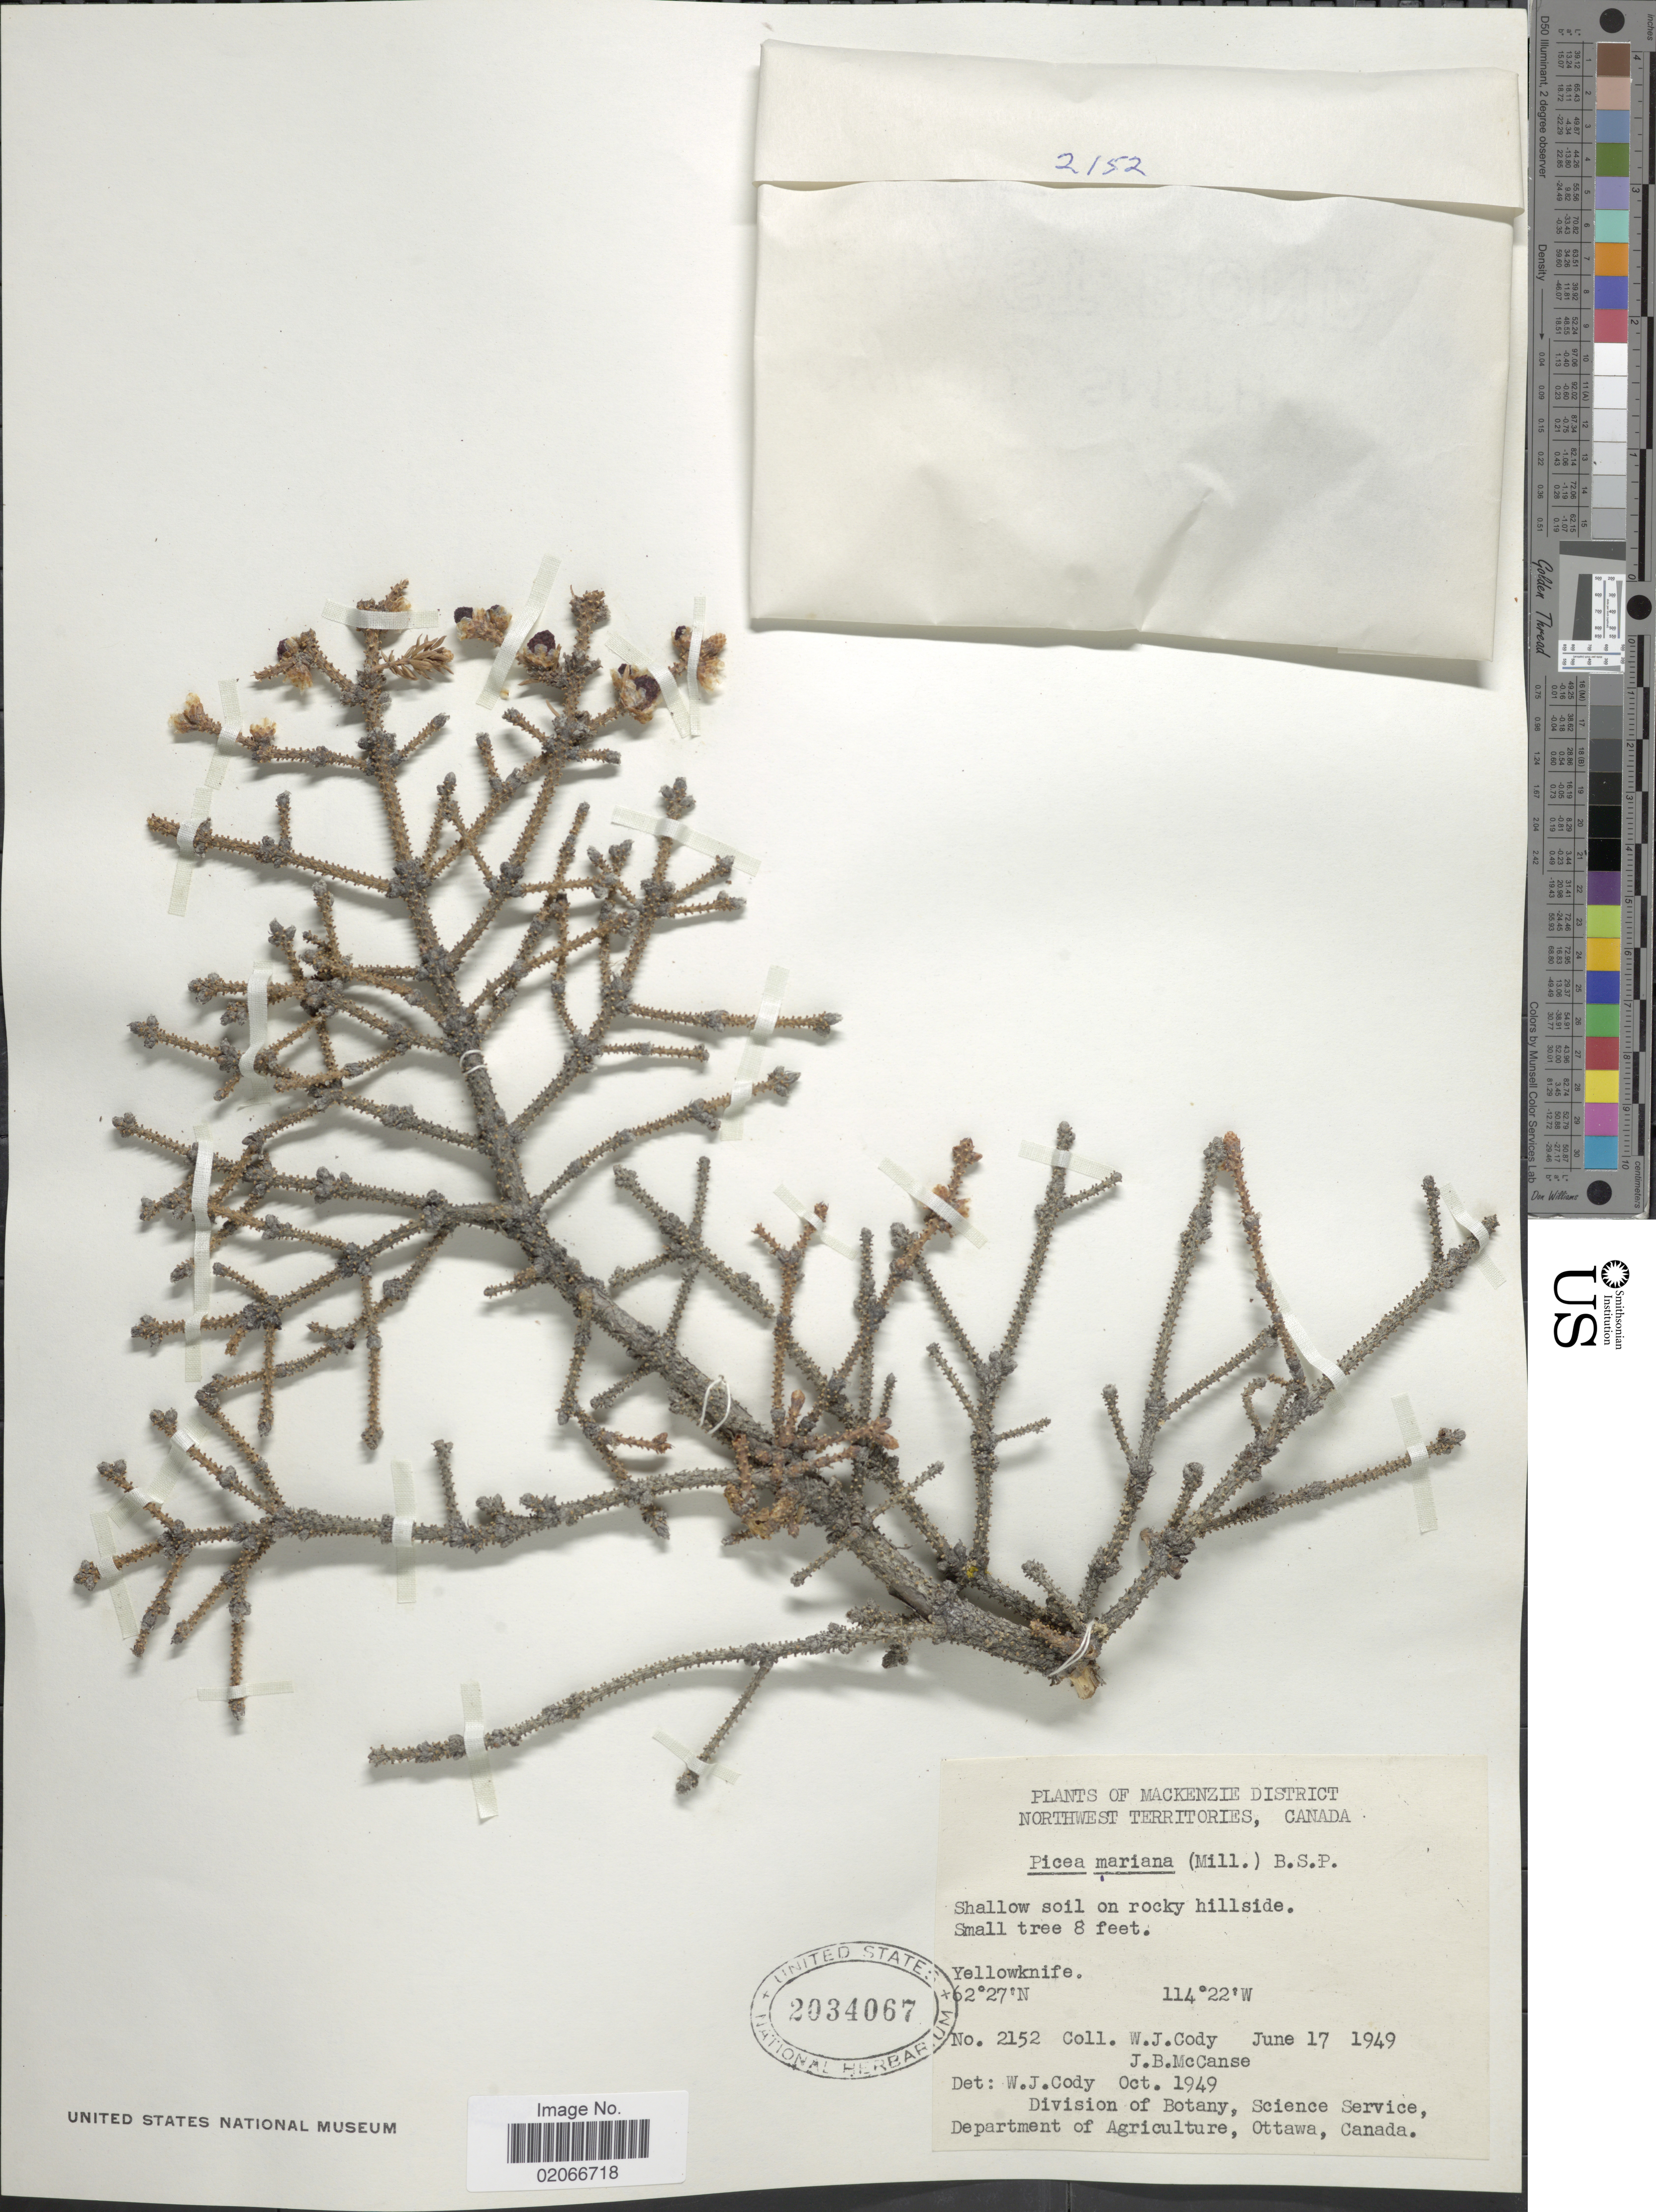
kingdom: Plantae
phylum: Tracheophyta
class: Pinopsida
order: Pinales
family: Pinaceae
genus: Picea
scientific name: Picea mariana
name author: (Mill.) Britton, Stearns & Poggenb.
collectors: W. Cody & J. McCanse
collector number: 2152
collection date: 1949-06-17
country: Canada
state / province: Northwest Territories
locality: Mackenzie District, Yellowknife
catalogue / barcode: US 2034067